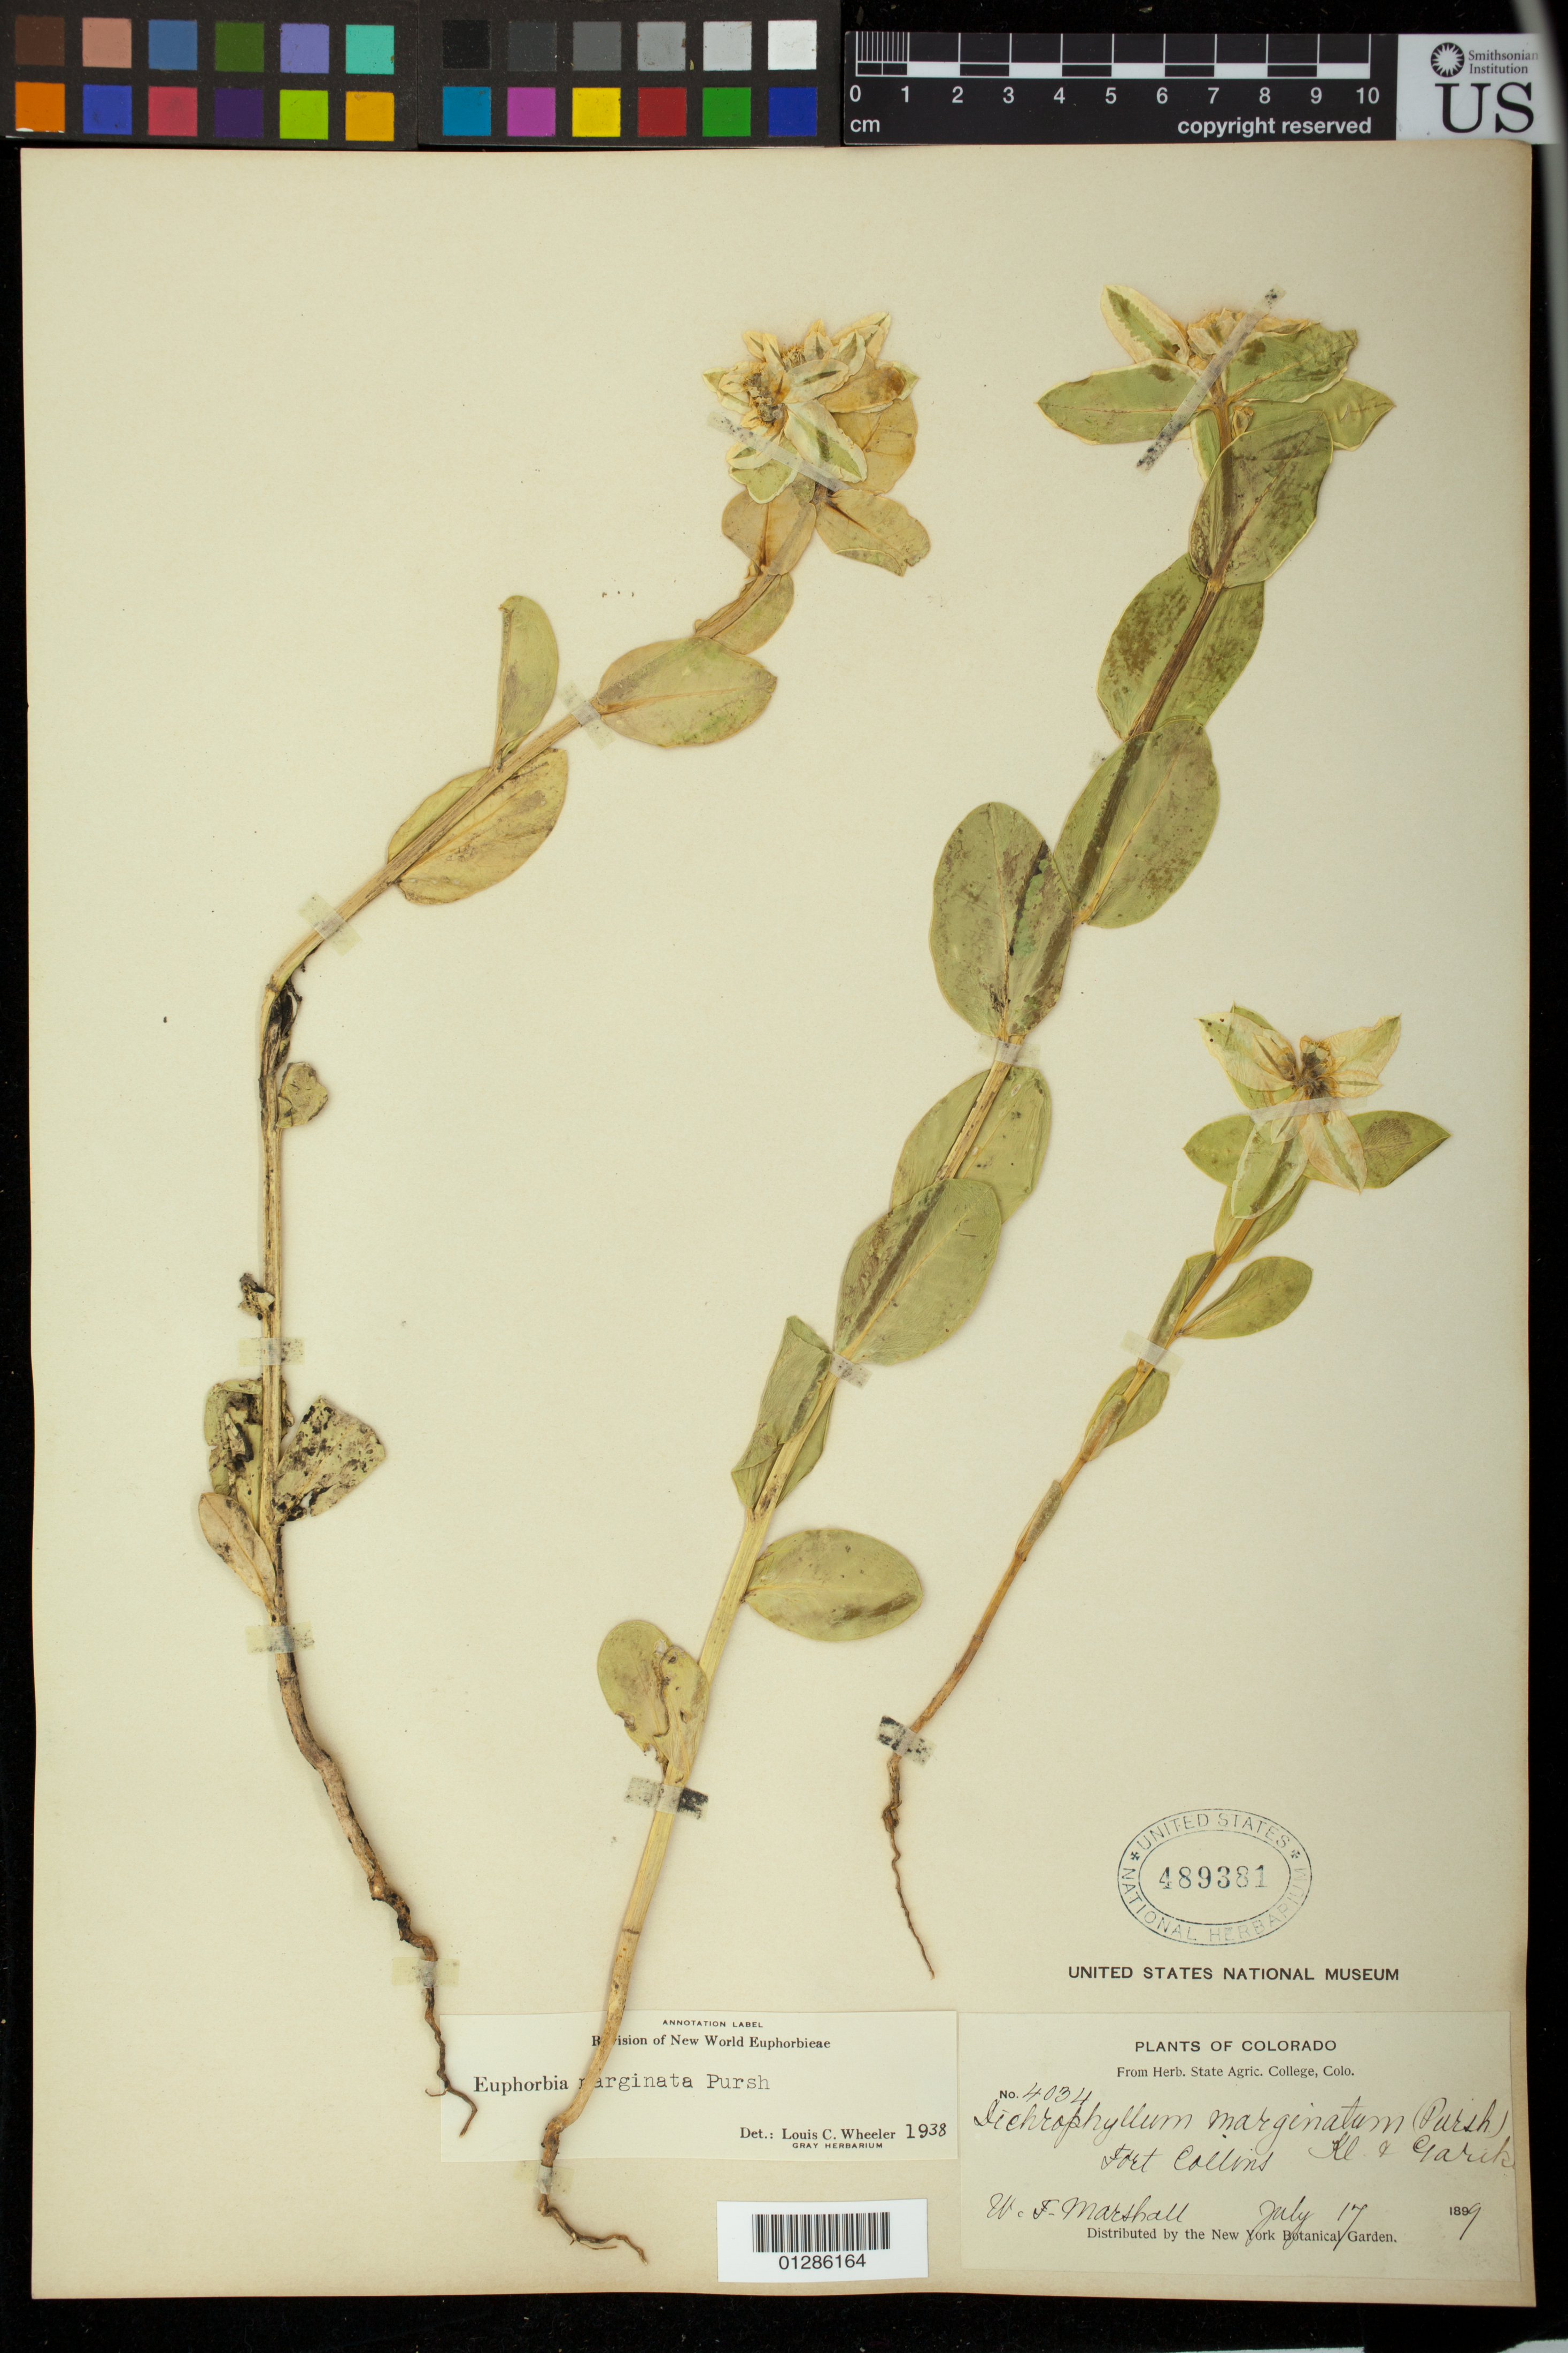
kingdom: Plantae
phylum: Tracheophyta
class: Magnoliopsida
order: Malpighiales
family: Euphorbiaceae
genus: Euphorbia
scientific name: Euphorbia marginata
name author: Pursh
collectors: W. T. Marshall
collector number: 4034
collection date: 1899-07-17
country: United States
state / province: Colorado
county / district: Larimer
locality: Fort Collins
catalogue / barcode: US 439381